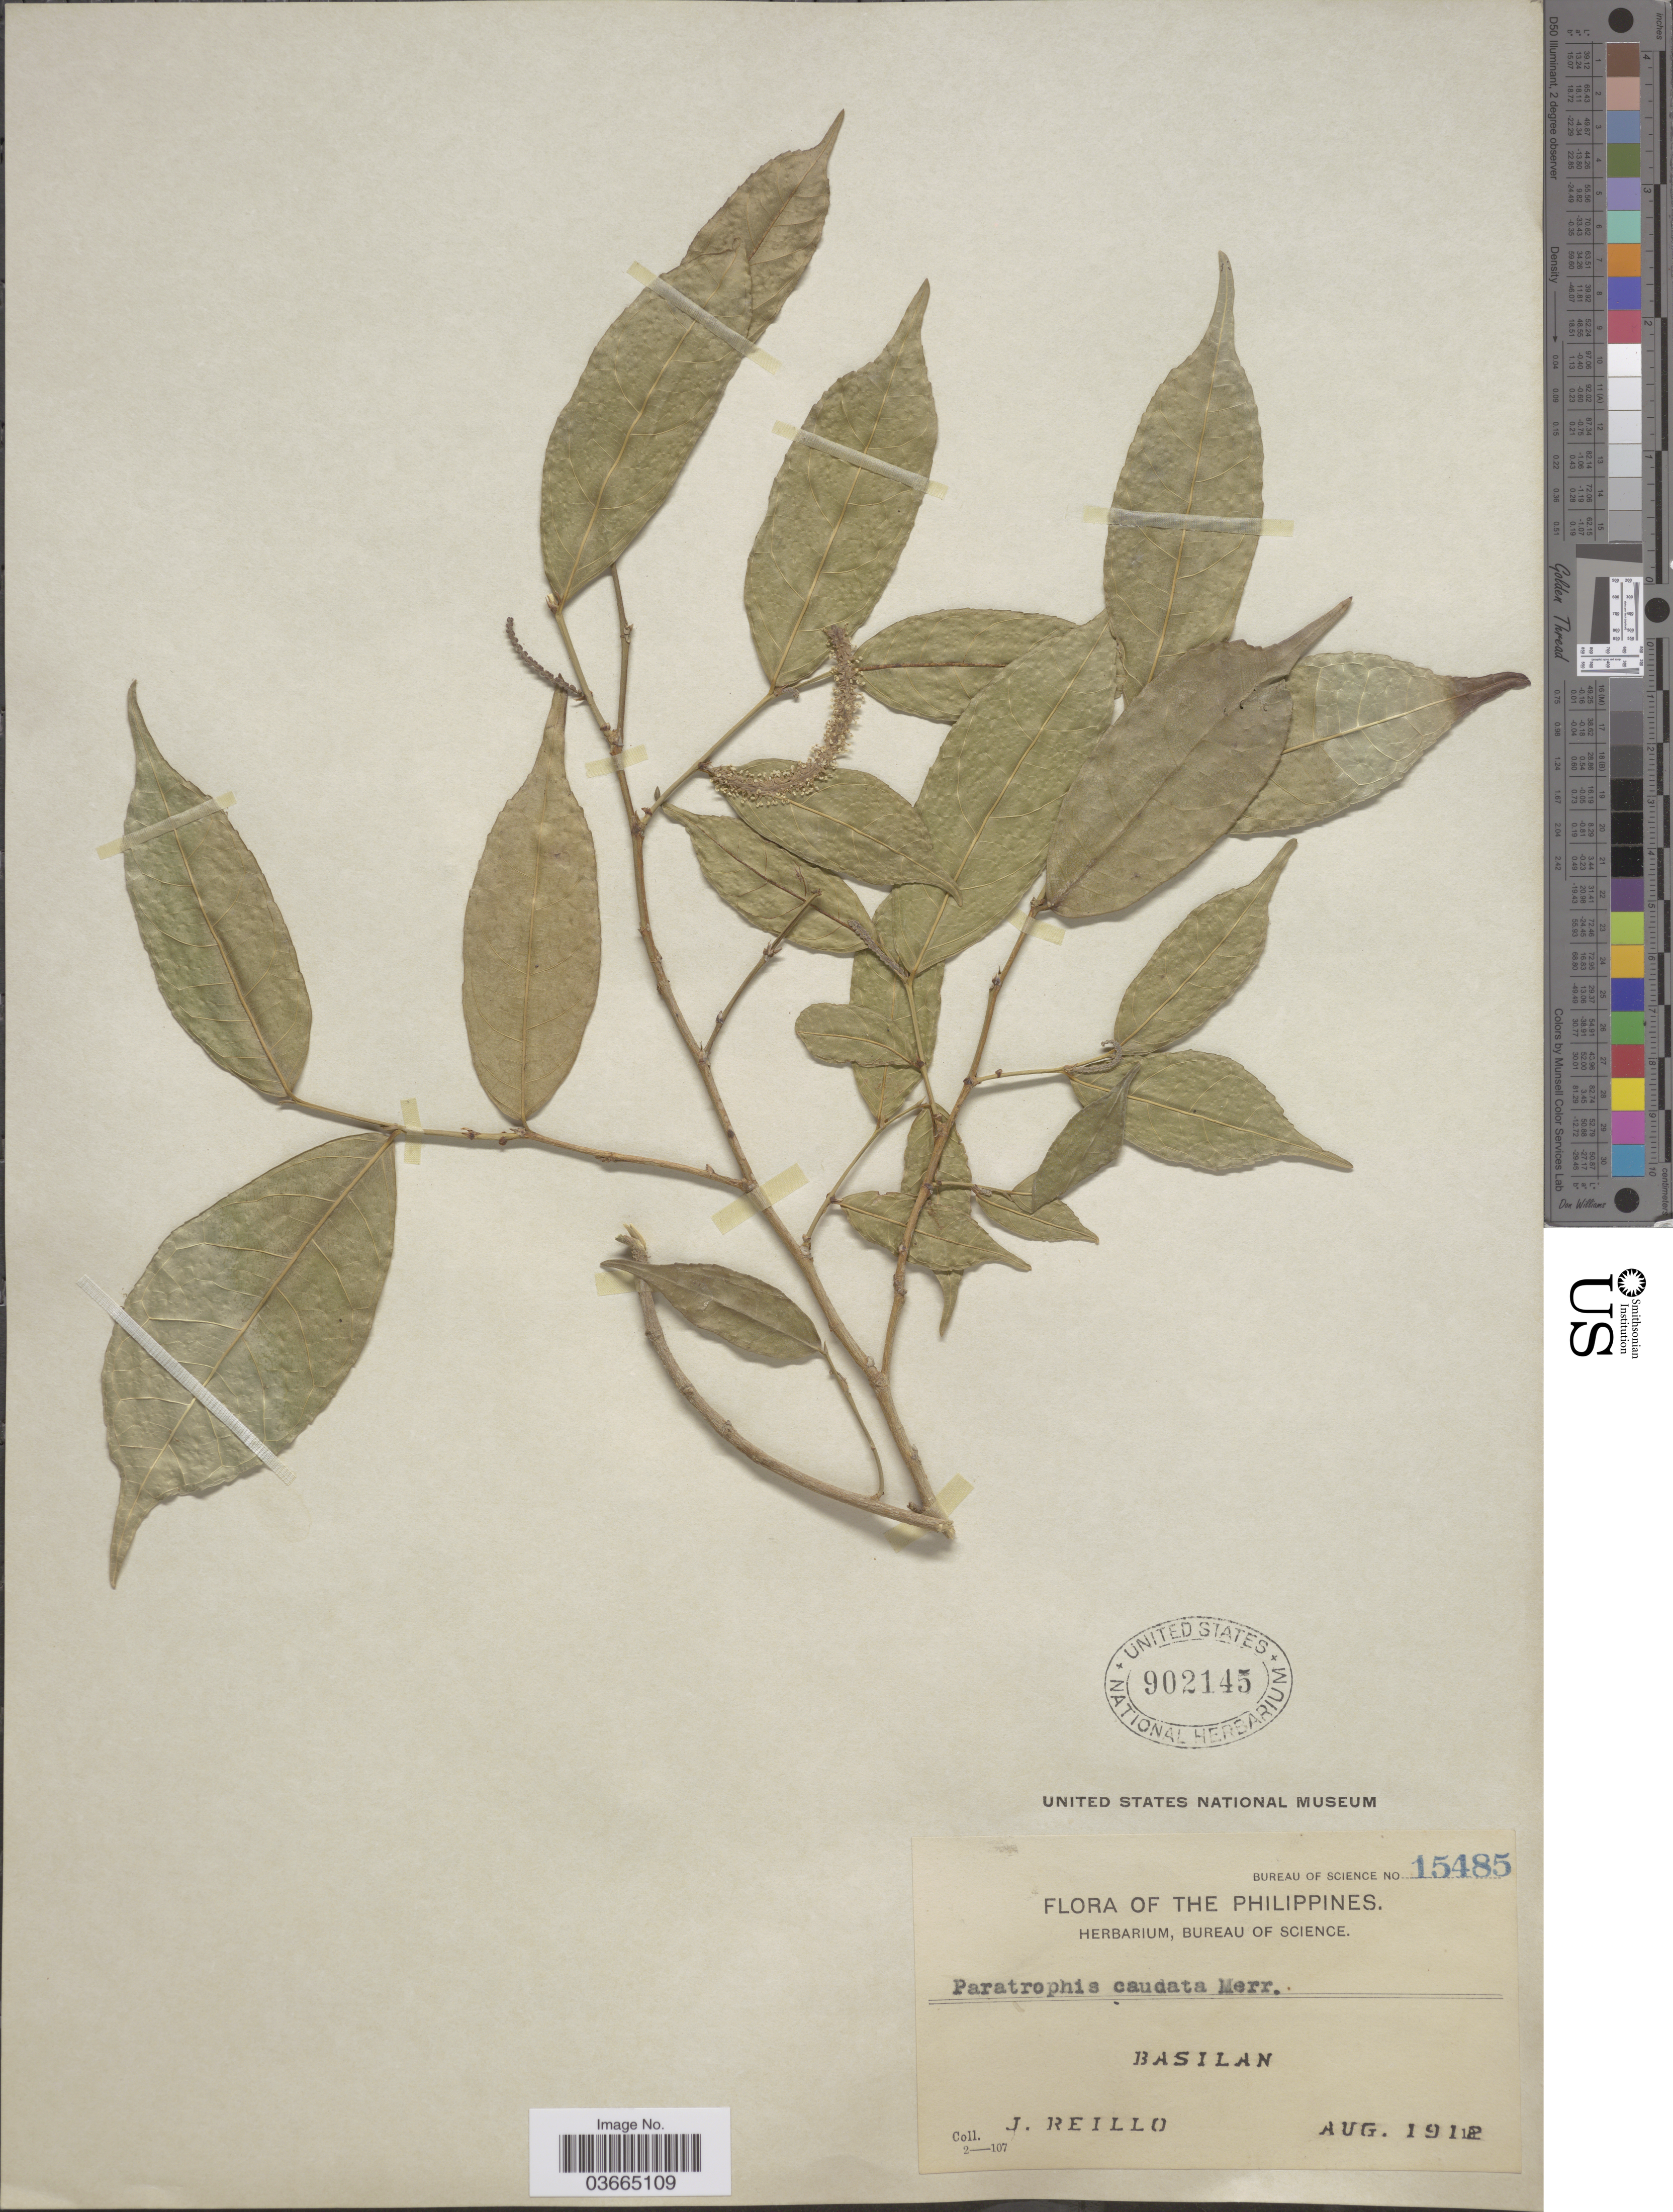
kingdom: Plantae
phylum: Tracheophyta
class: Magnoliopsida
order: Rosales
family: Moraceae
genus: Taxotrophis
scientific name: Taxotrophis macrophylla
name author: (Blume) Boerl.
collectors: J. Reillo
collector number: Bureau of Science 15485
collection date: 1912-08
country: Philippines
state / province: Muslim Mindanao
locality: The Philippines. Basilan.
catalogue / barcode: US 902145